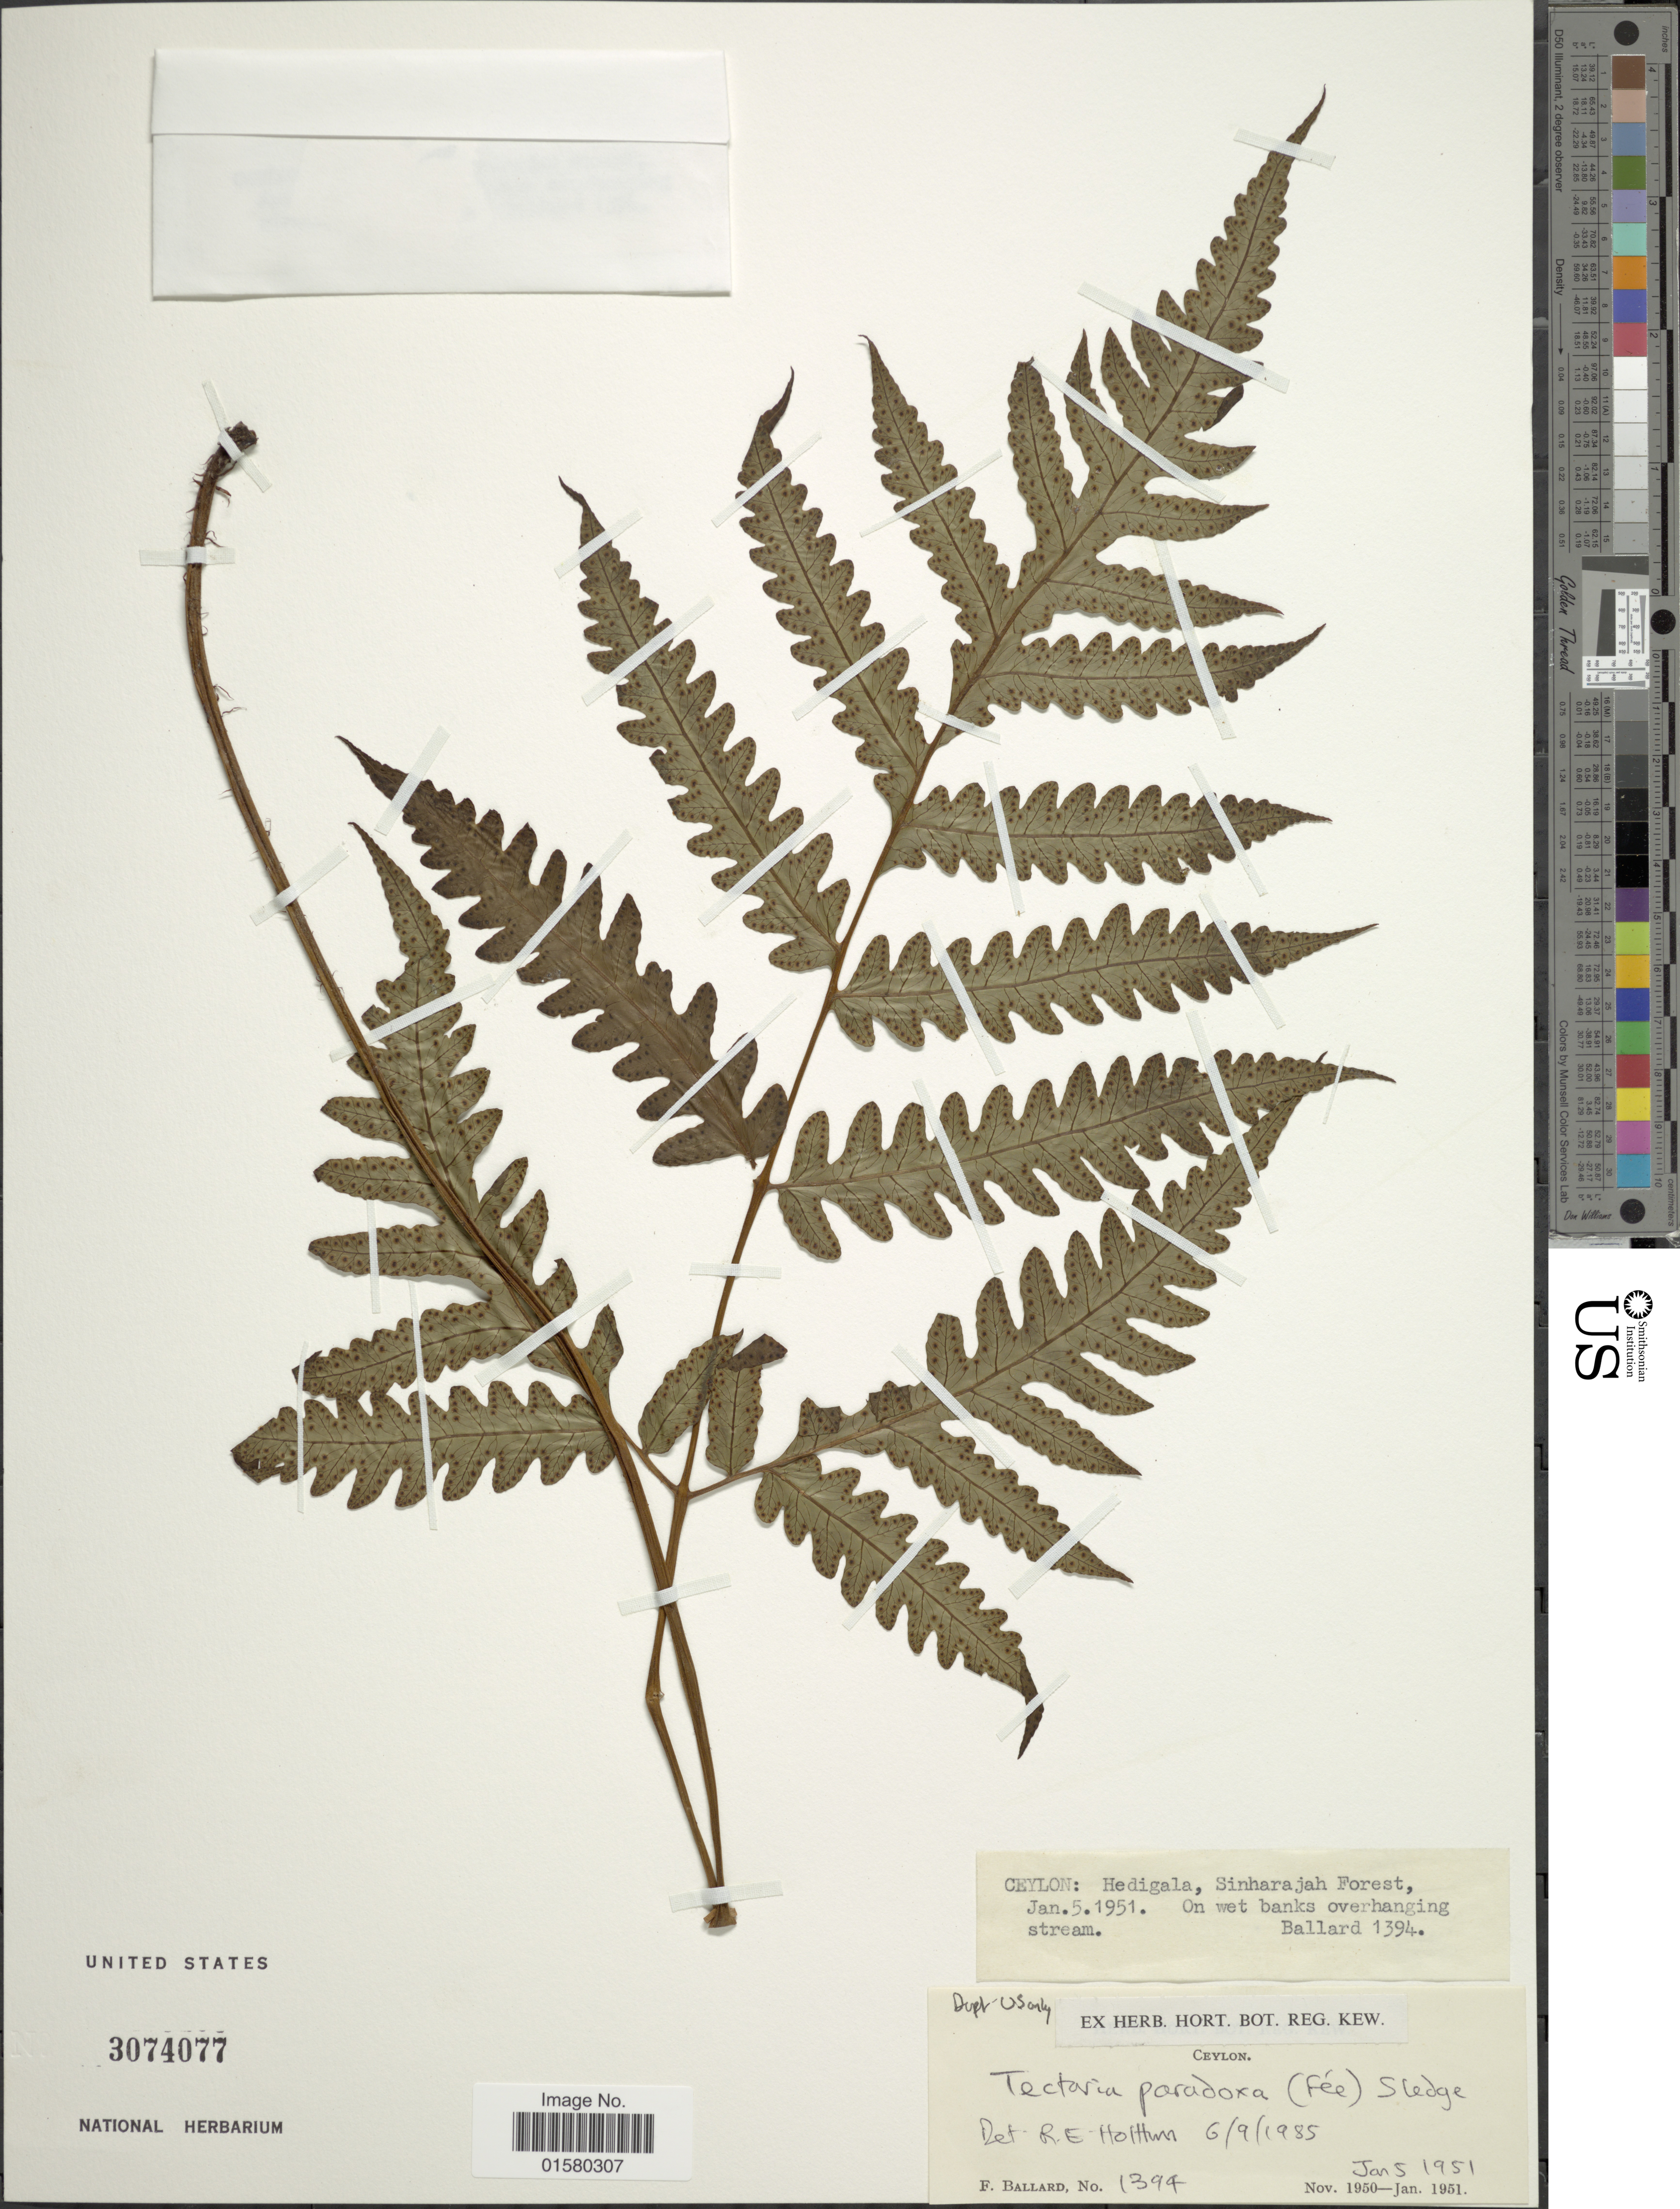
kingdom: Plantae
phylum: Tracheophyta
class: Polypodiopsida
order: Polypodiales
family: Tectariaceae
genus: Tectaria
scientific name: Tectaria paradoxa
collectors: F. Ballard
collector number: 1394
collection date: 1951-01-05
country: Sri Lanka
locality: Ceylon: Hedigala, Sinharajah Forest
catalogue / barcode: US 3074077